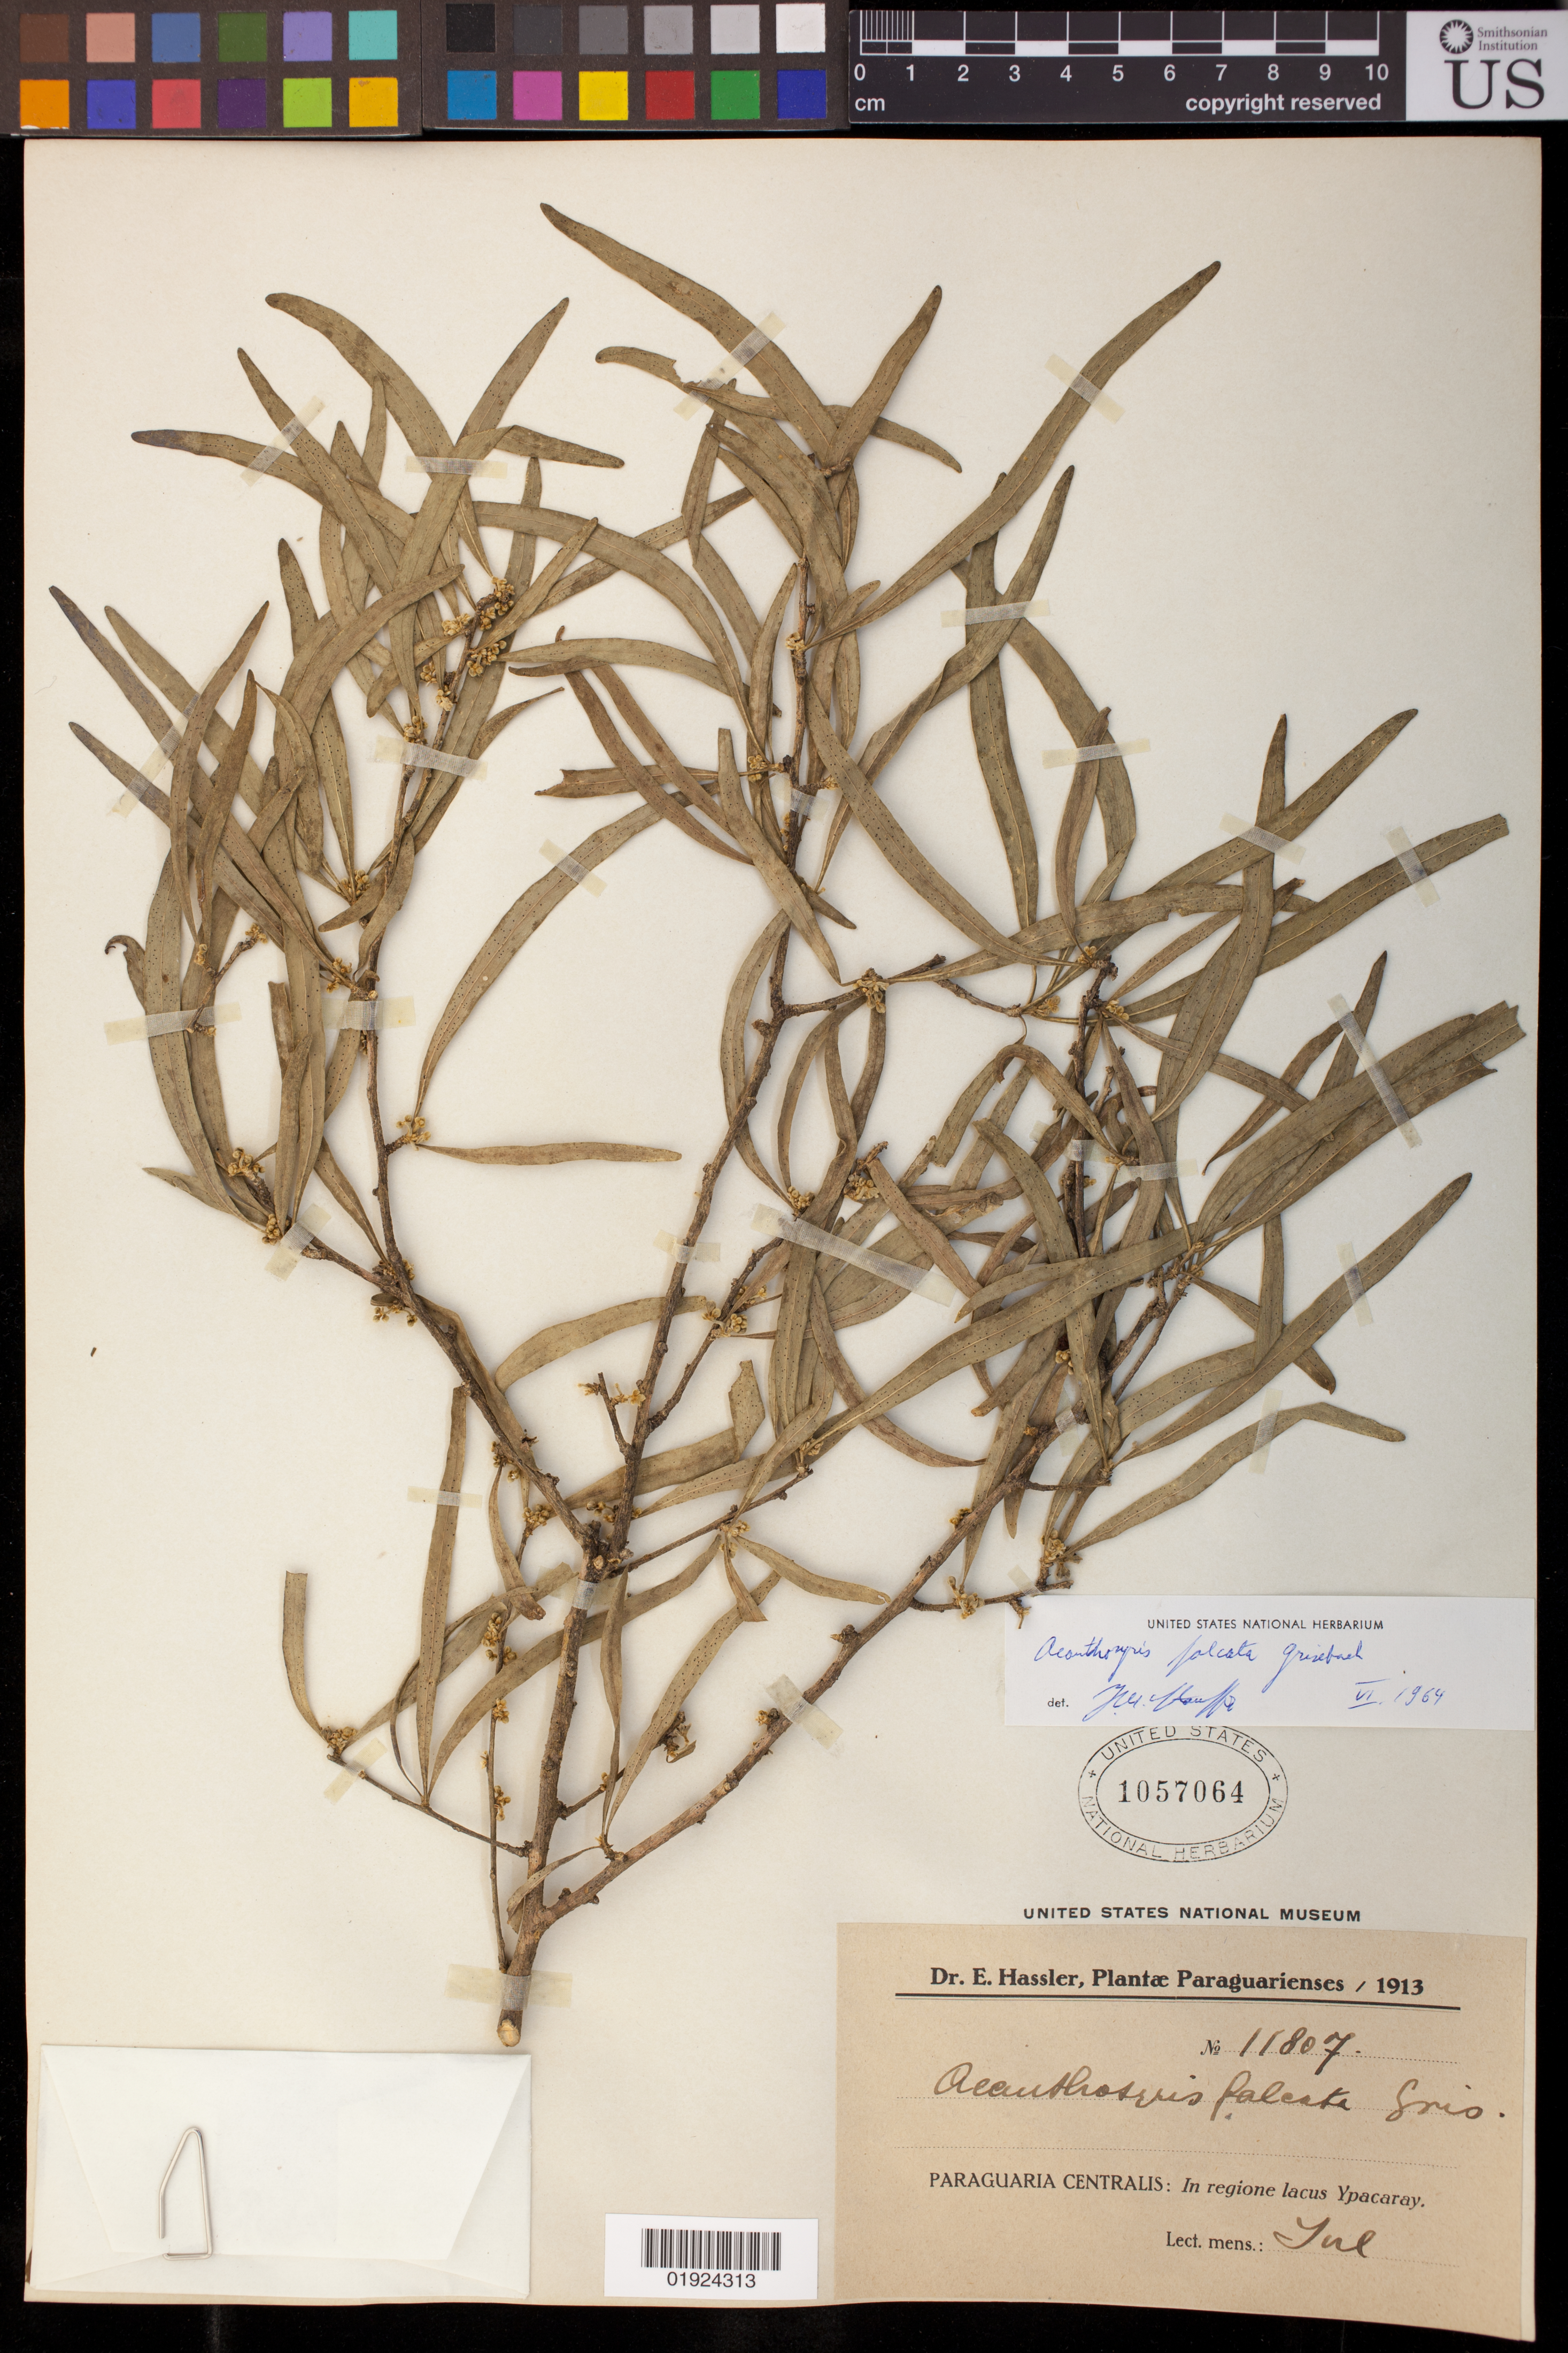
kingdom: Plantae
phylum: Tracheophyta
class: Magnoliopsida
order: Santalales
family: Cervantesiaceae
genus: Acanthosyris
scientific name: Acanthosyris falcata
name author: Griseb.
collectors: E. Hassler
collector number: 11807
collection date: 1913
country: Paraguay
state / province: Central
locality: Ypacaray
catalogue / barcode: US 1057064